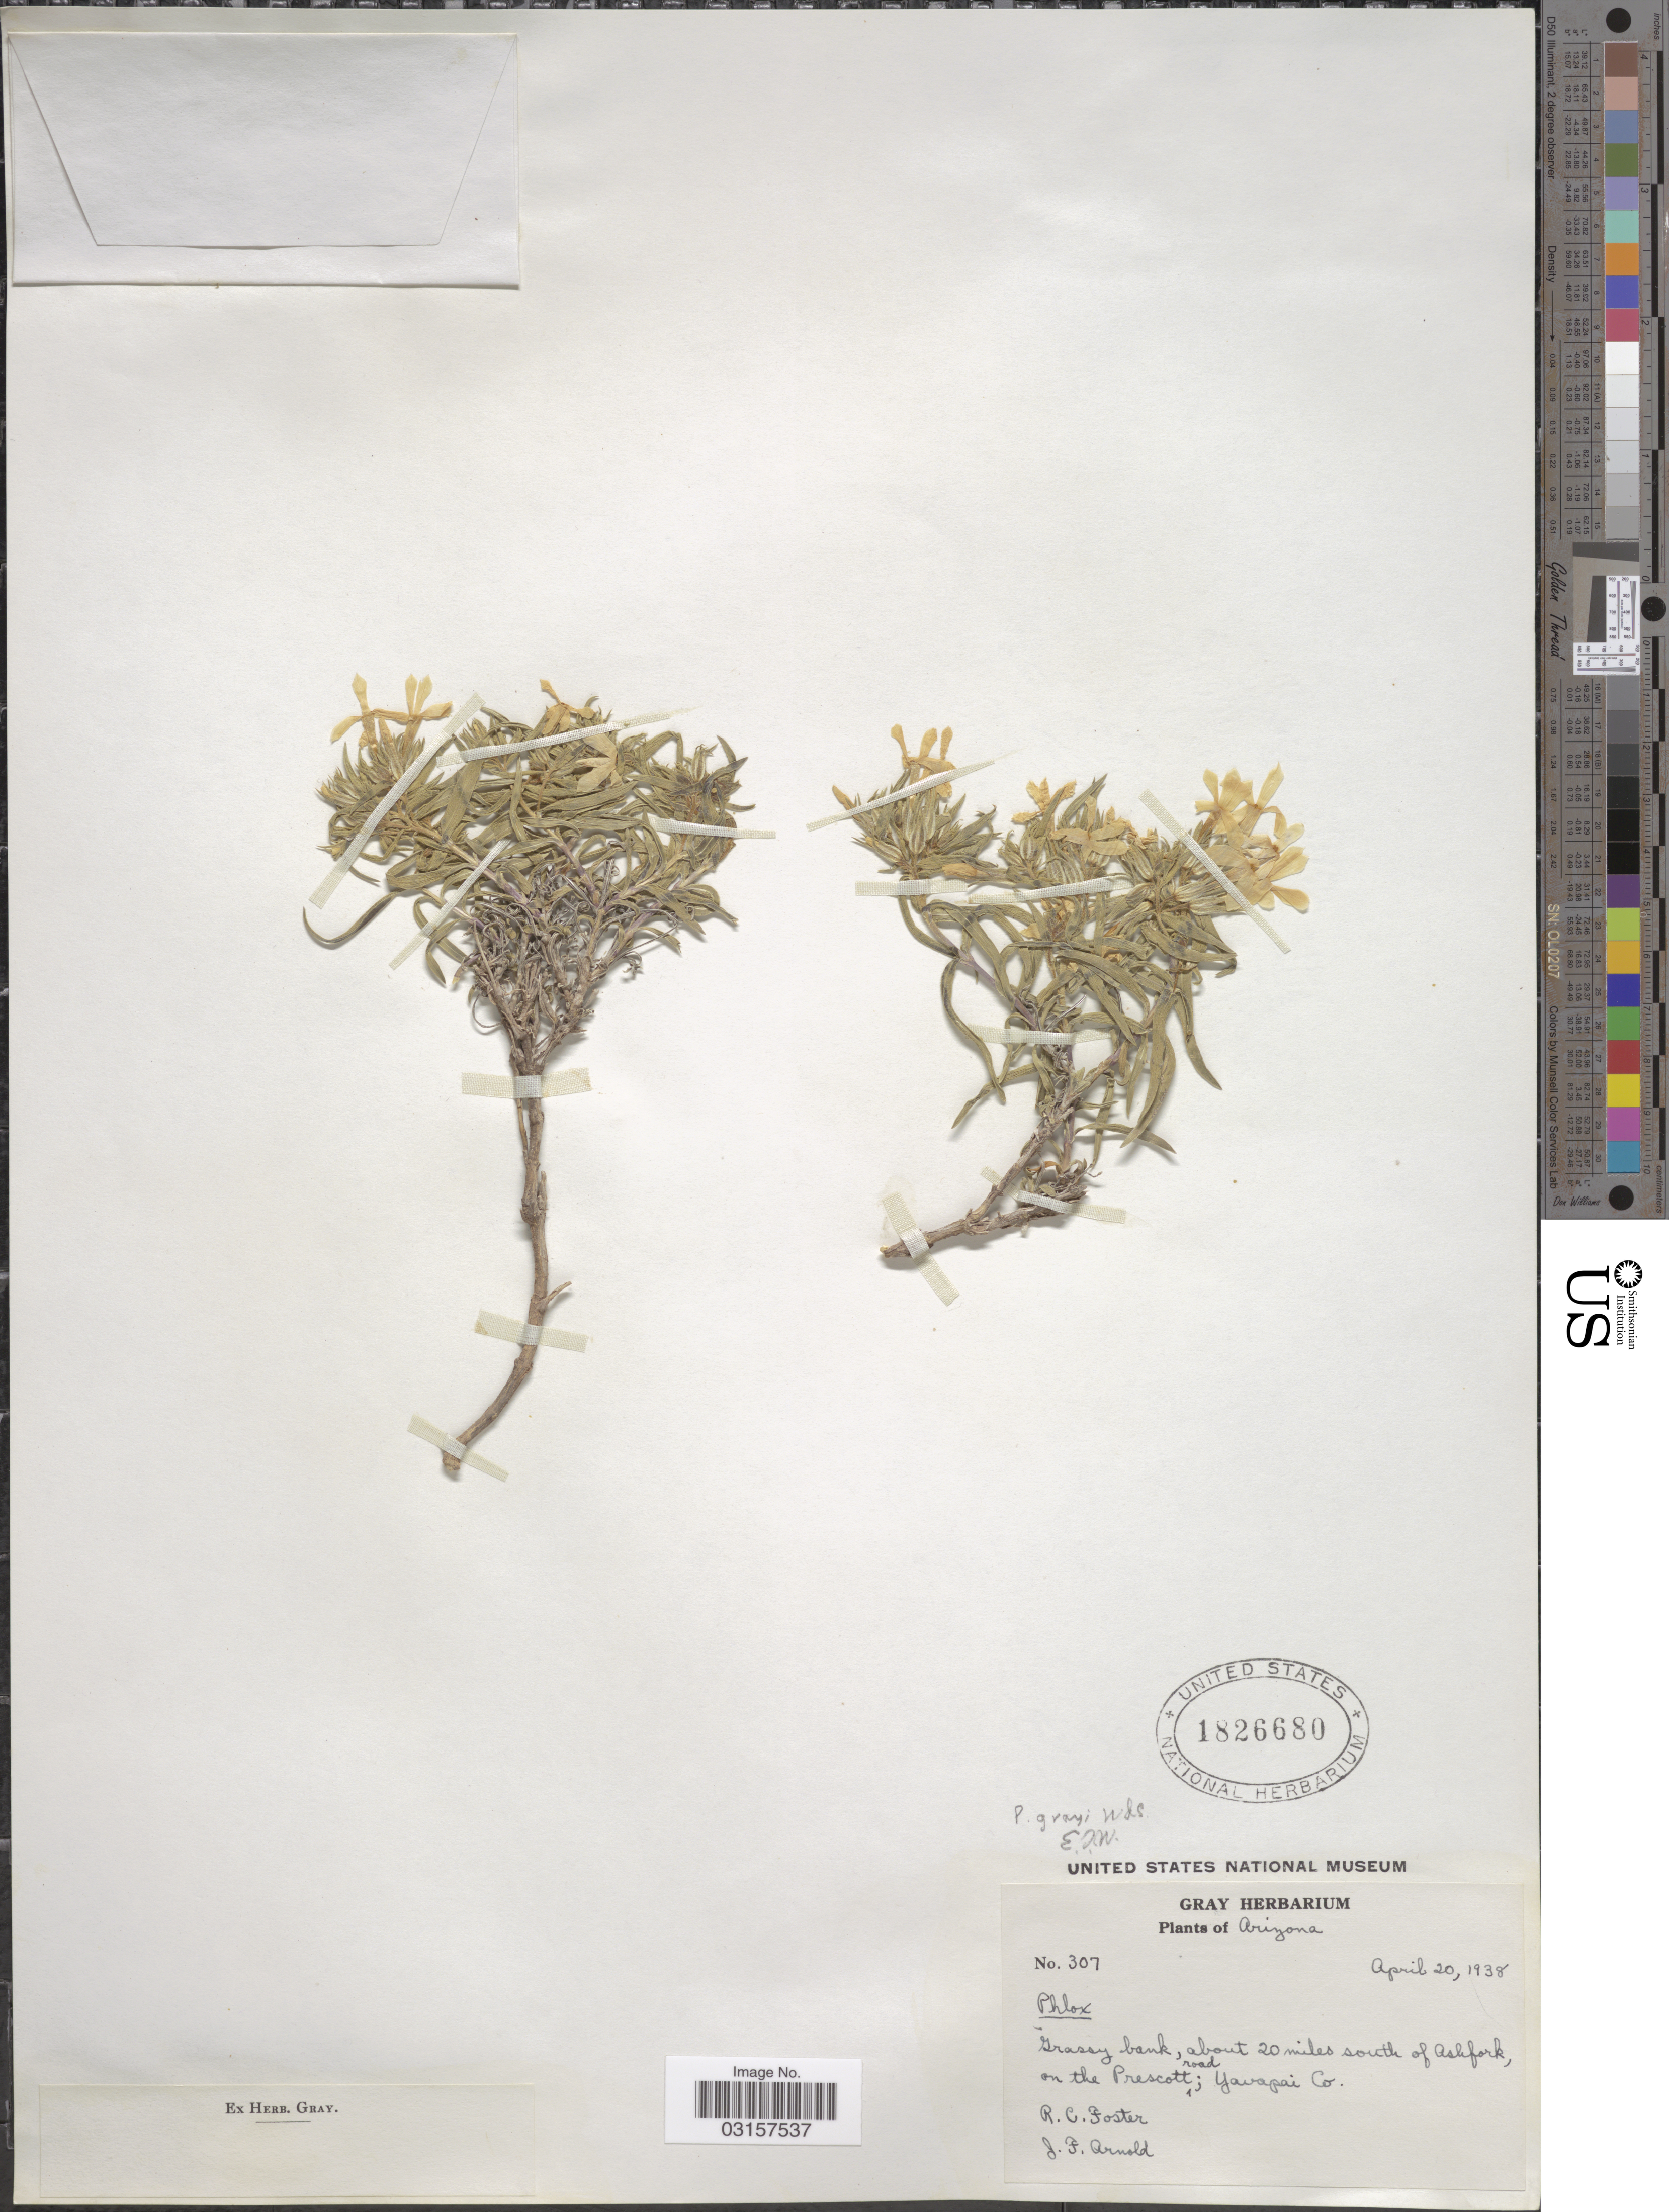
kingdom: Plantae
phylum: Tracheophyta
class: Magnoliopsida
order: Ericales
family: Polemoniaceae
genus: Phlox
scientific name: Phlox stansburyi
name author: (Torr.) A. Heller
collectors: R. C. Foster & J. F. Arnold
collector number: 307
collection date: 1938-04-20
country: United States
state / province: Arizona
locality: About 20 miles south of Ashfork, on the Prescott road; Yavapai Co.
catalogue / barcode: US 1826680